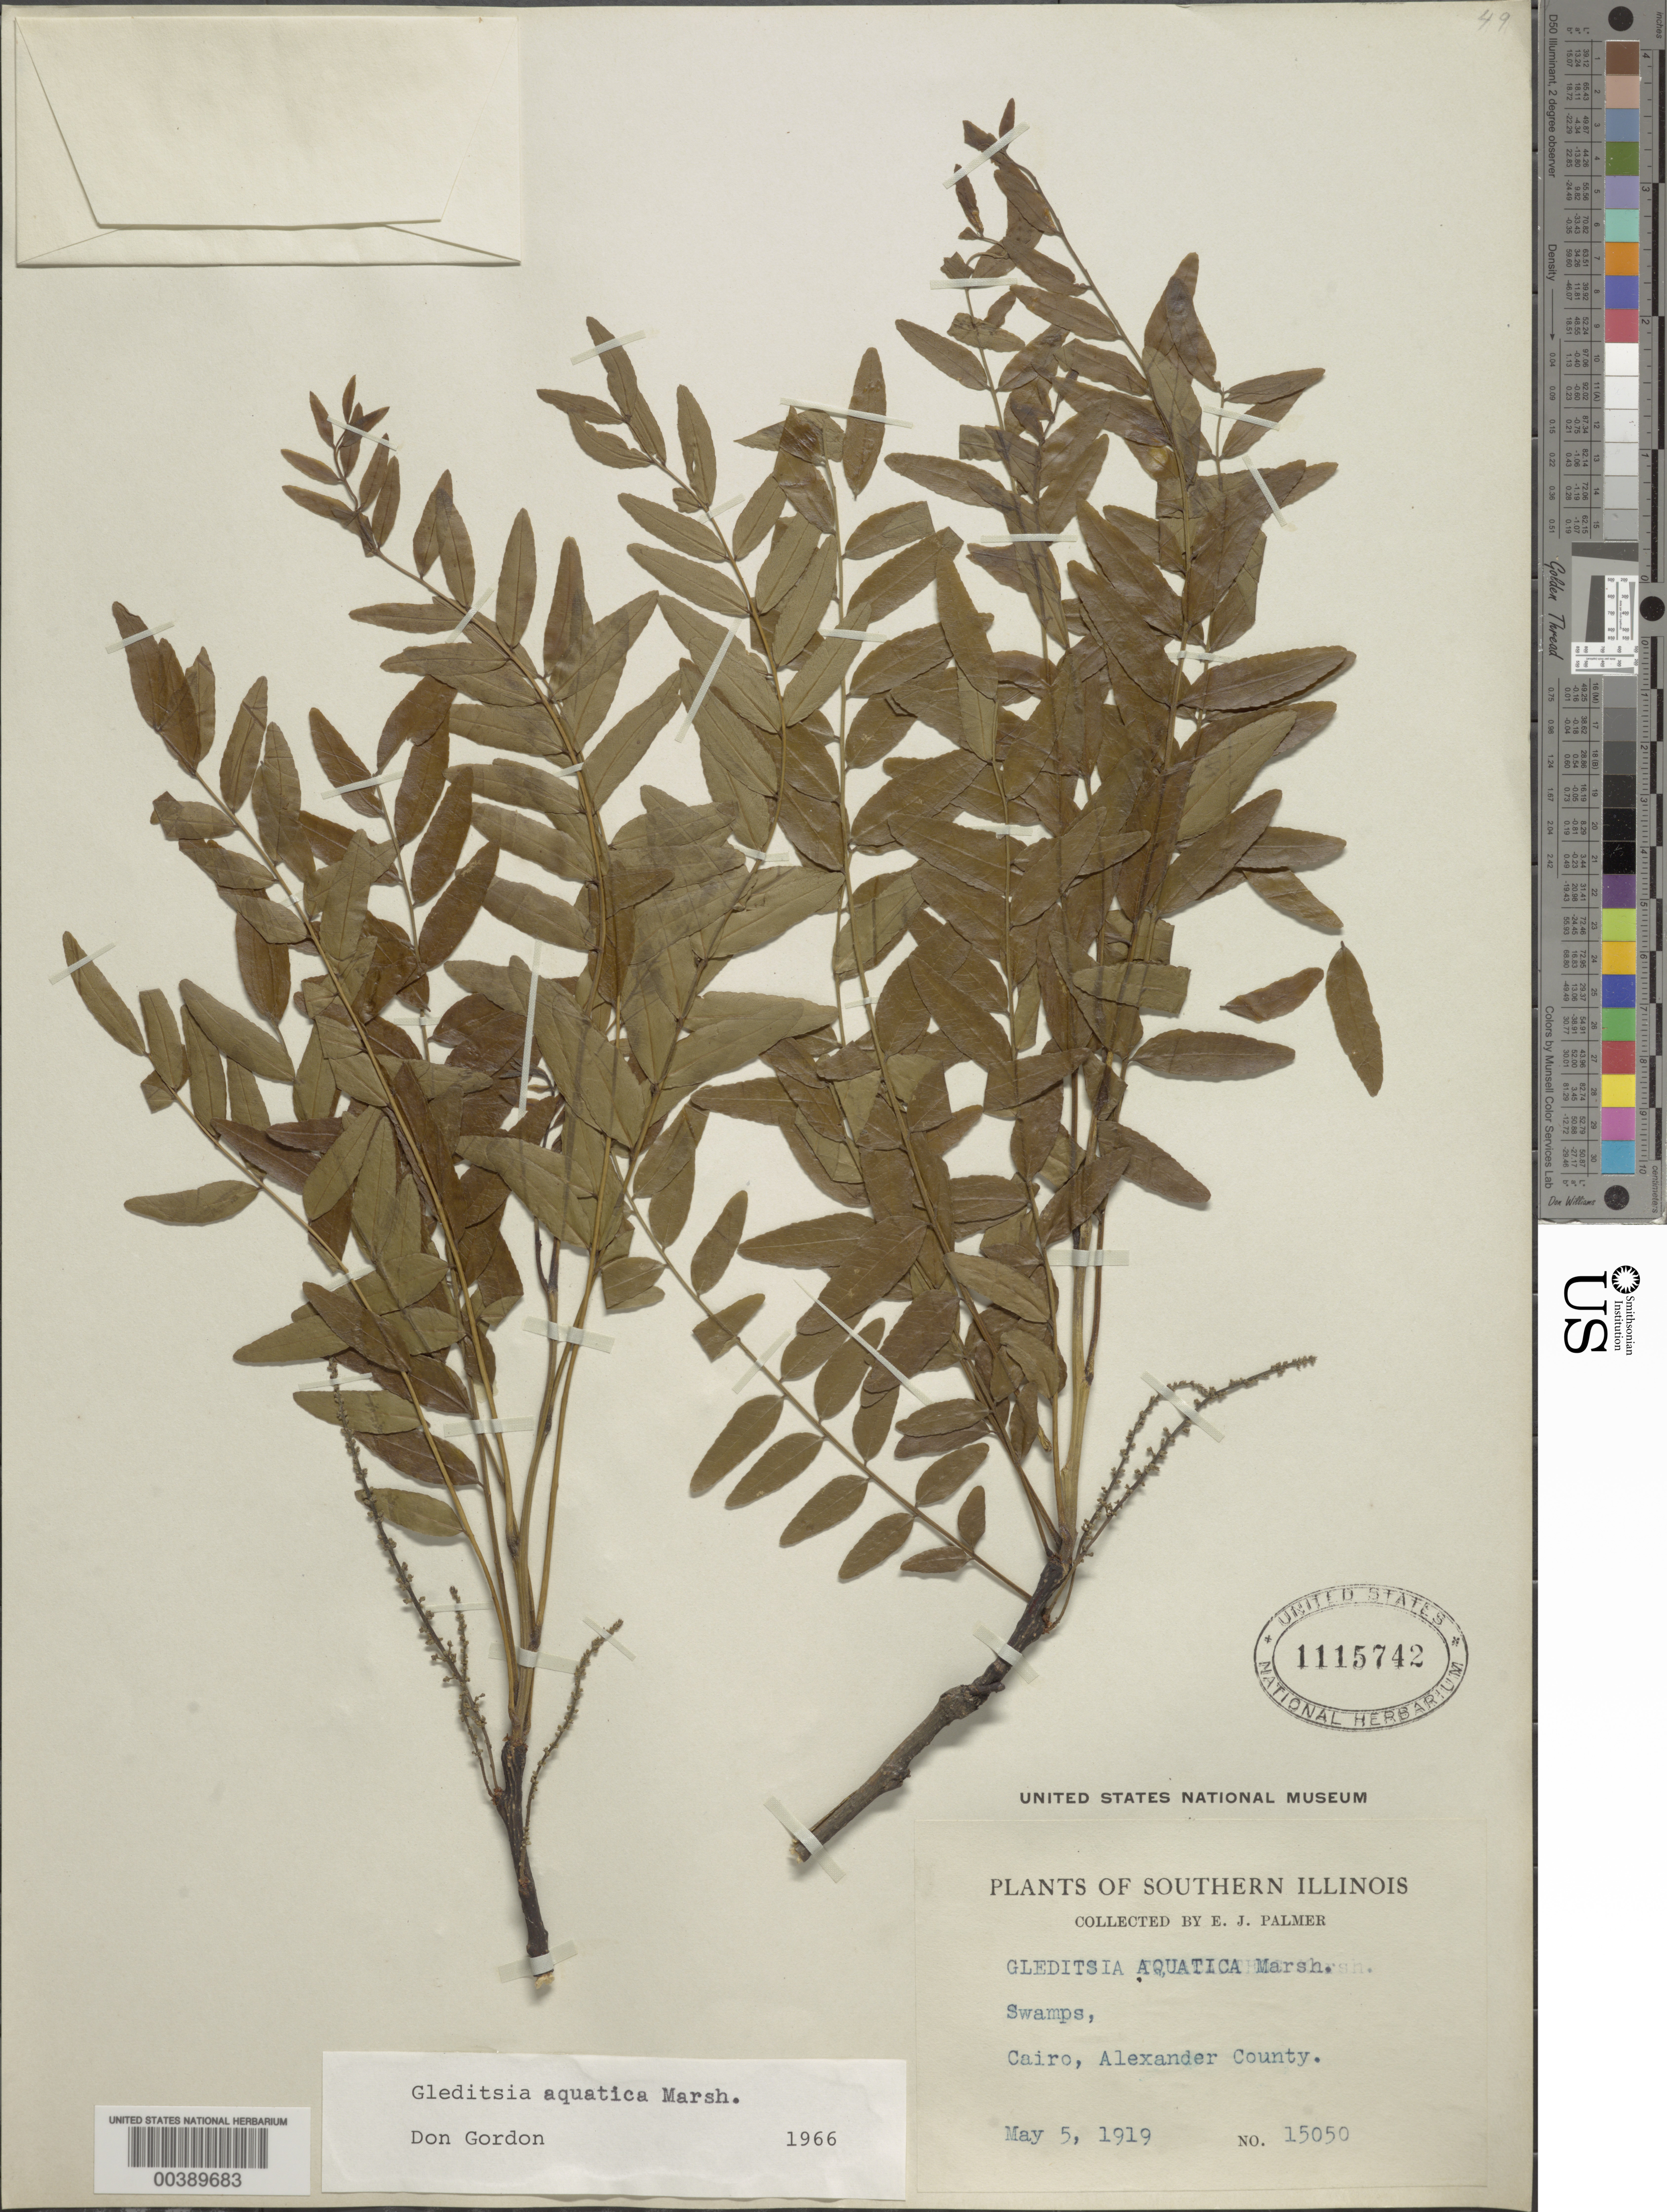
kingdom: Plantae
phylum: Tracheophyta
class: Magnoliopsida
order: Fabales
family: Fabaceae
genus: Gleditsia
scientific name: Gleditsia aquatica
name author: Marshall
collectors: E. J. Palmer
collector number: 15050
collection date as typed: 05 May 1919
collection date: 1919-05-05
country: United States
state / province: Illinois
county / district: Alexander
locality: Cairo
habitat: Swamps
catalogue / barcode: US 1115742